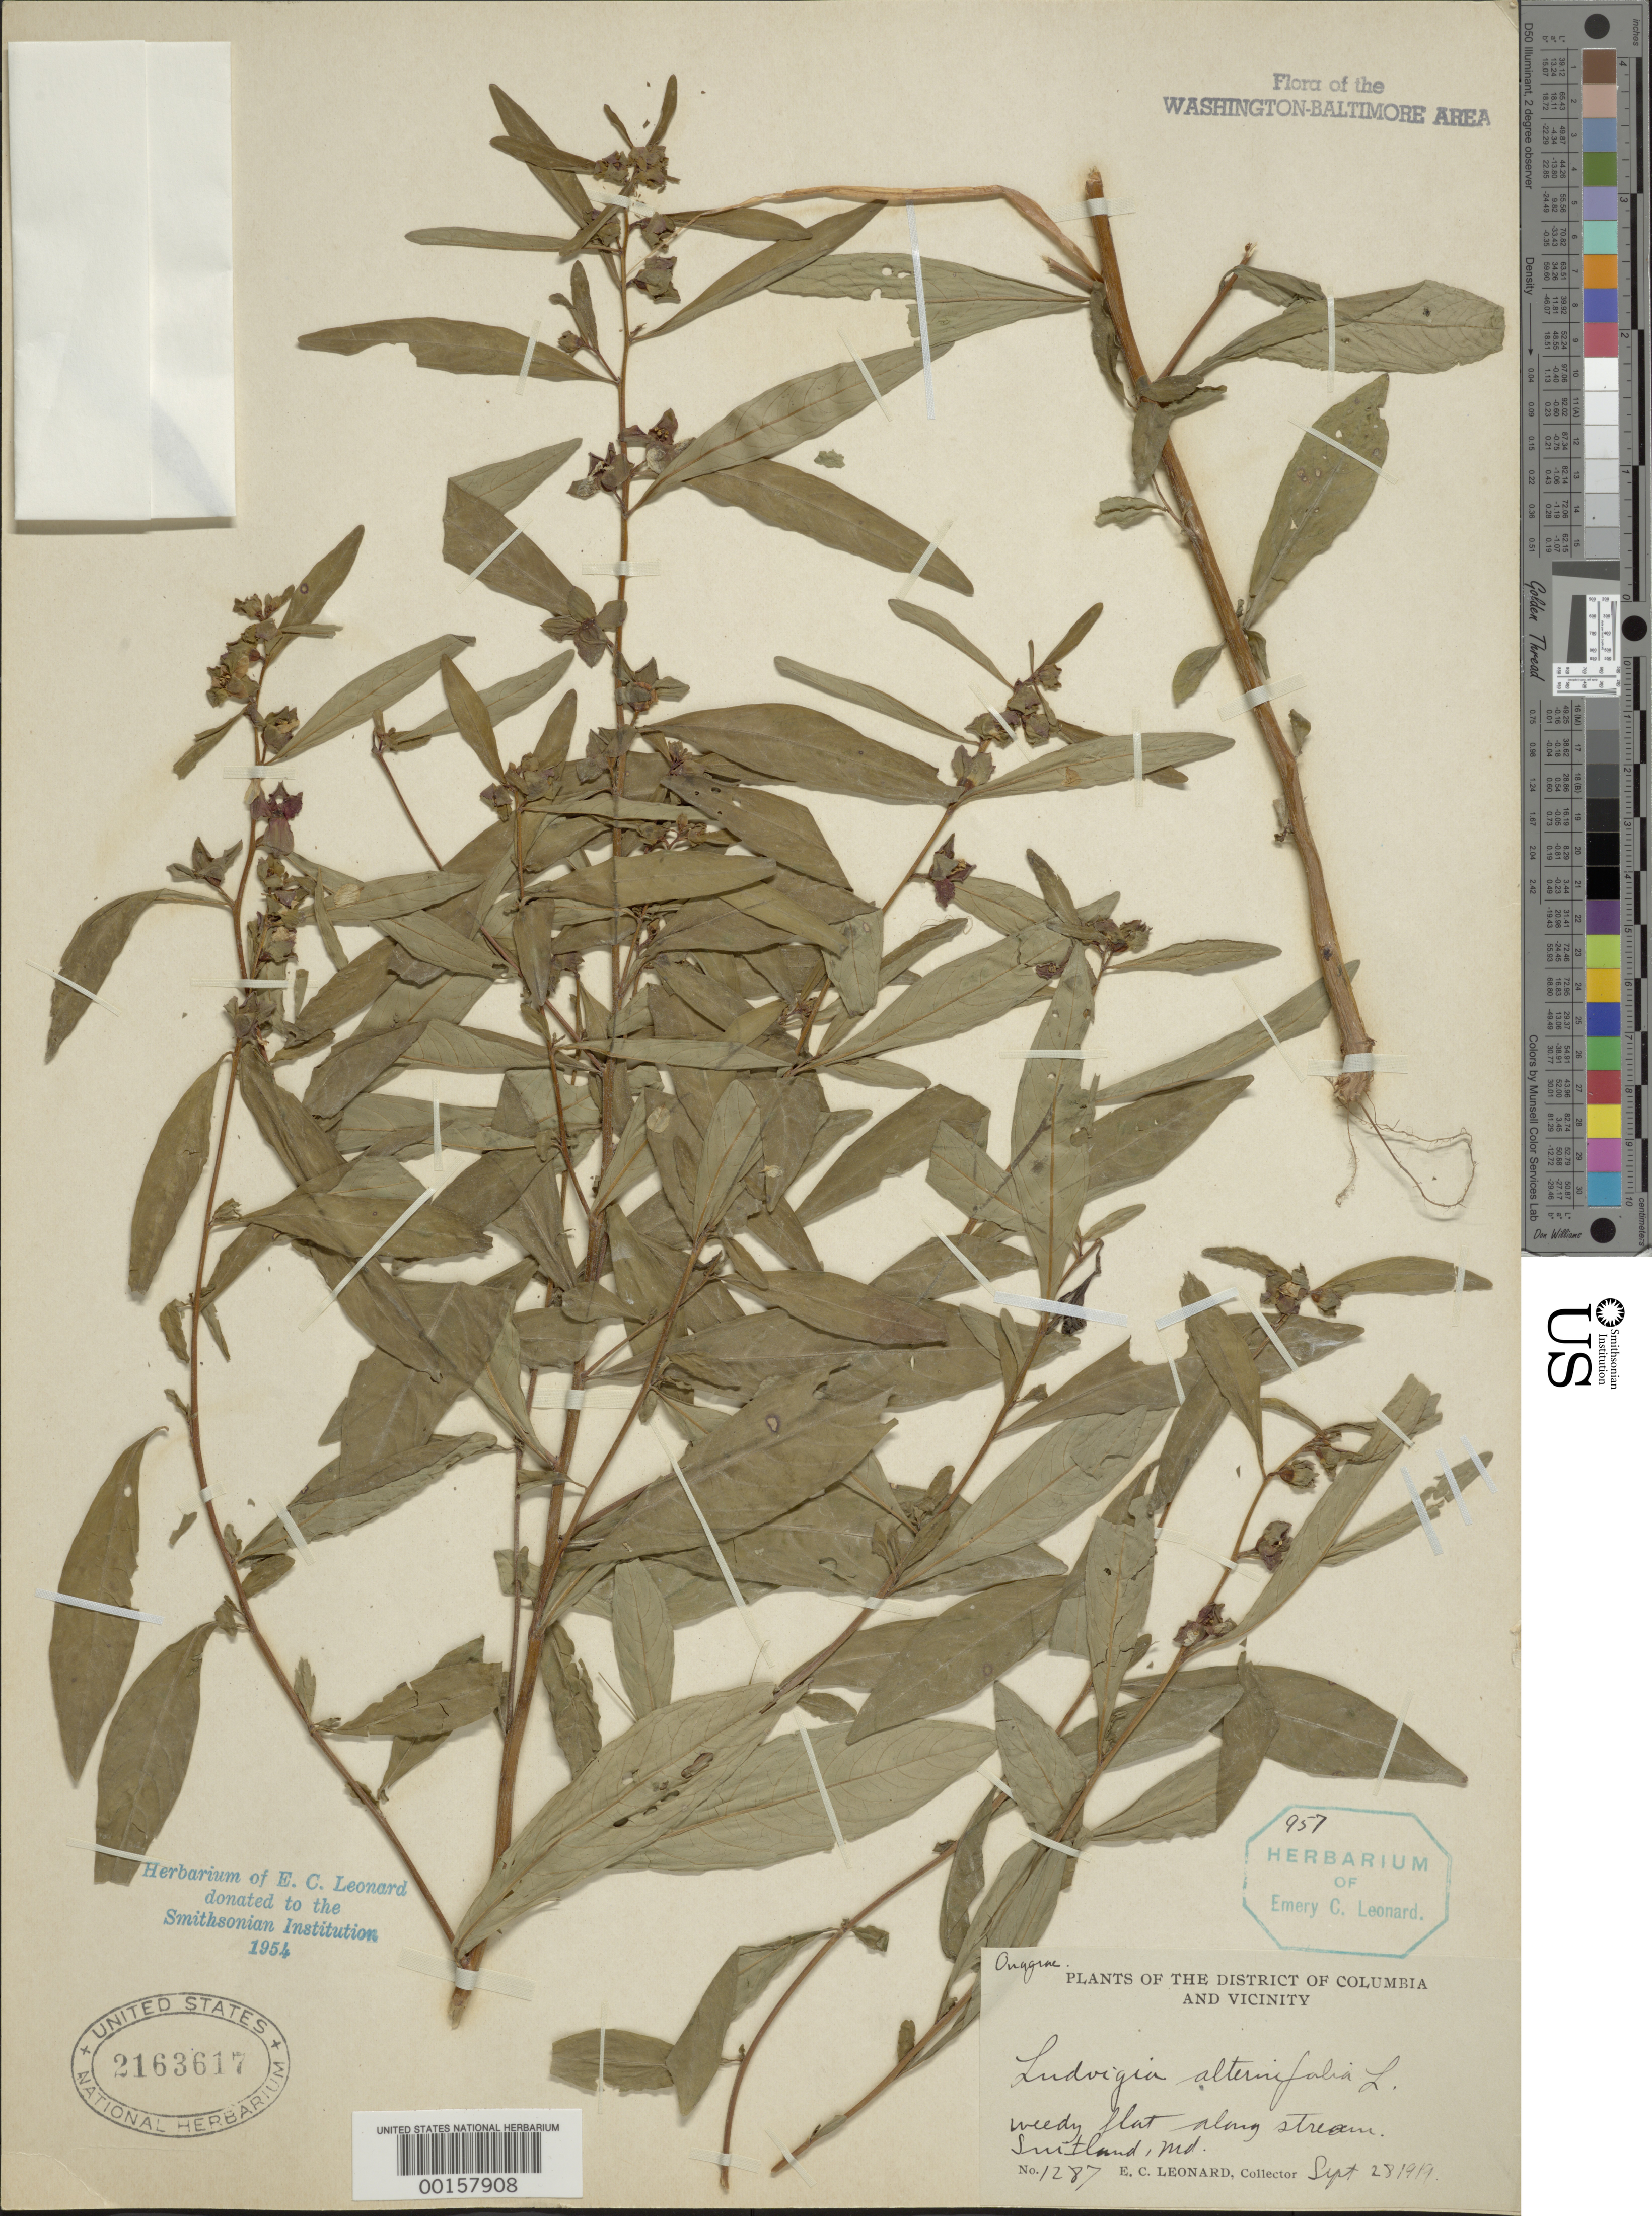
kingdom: Plantae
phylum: Tracheophyta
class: Magnoliopsida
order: Myrtales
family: Onagraceae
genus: Ludwigia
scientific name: Ludwigia alternifolia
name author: L.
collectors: E. C. Leonard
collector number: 1287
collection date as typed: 28 Sep 1919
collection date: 1919-09-28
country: United States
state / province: Maryland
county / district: Prince George's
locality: Suitland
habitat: Weedy flat along stream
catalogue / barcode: US 2163617